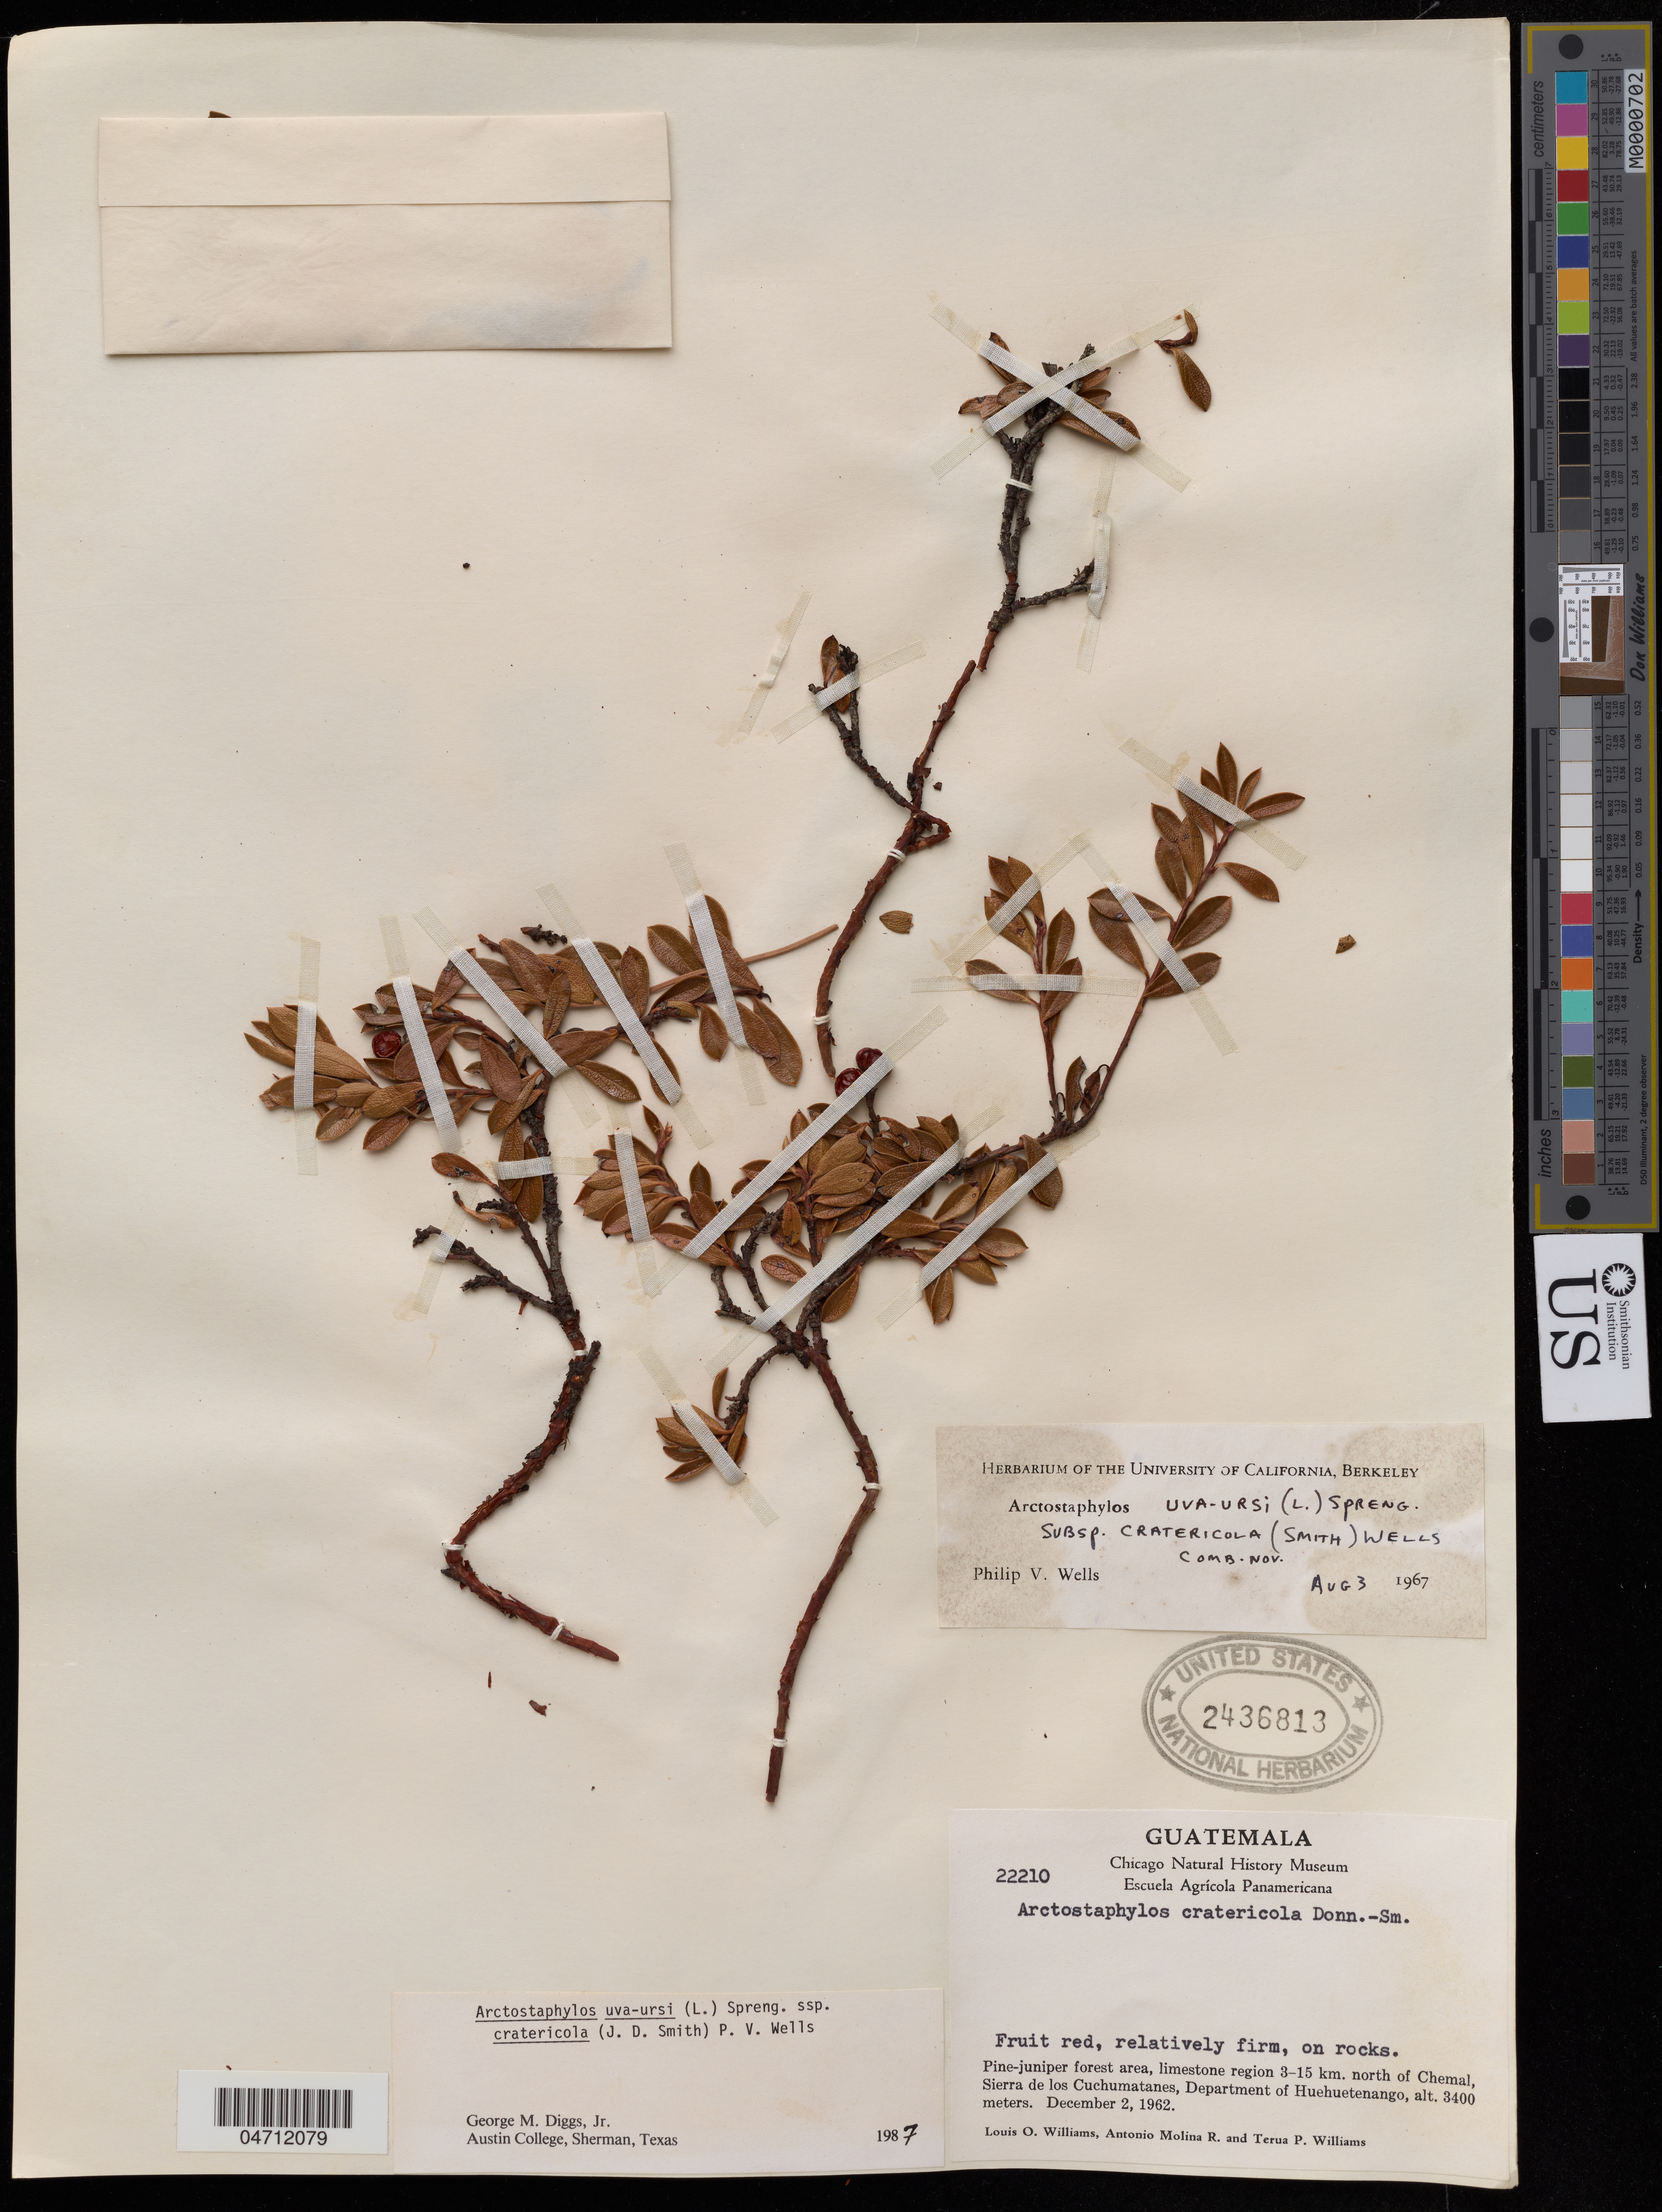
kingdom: Plantae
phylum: Tracheophyta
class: Magnoliopsida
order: Ericales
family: Ericaceae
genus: Arctostaphylos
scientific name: Arctostaphylos uva-ursi subsp. cratericola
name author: (Donn. Sm.) P.V. Wells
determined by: Diggs, George Minor, Jr.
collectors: L. O. Williams, A. Molina R. & T. P. Williams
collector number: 22210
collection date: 1962-12-02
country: Guatemala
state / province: Huehuetenango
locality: Pine juniper forest area, limestone region 3-15 km. north of Chemal, Sierra de los Cuchumatanes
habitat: On rocks.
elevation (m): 3400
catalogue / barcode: US 2436813